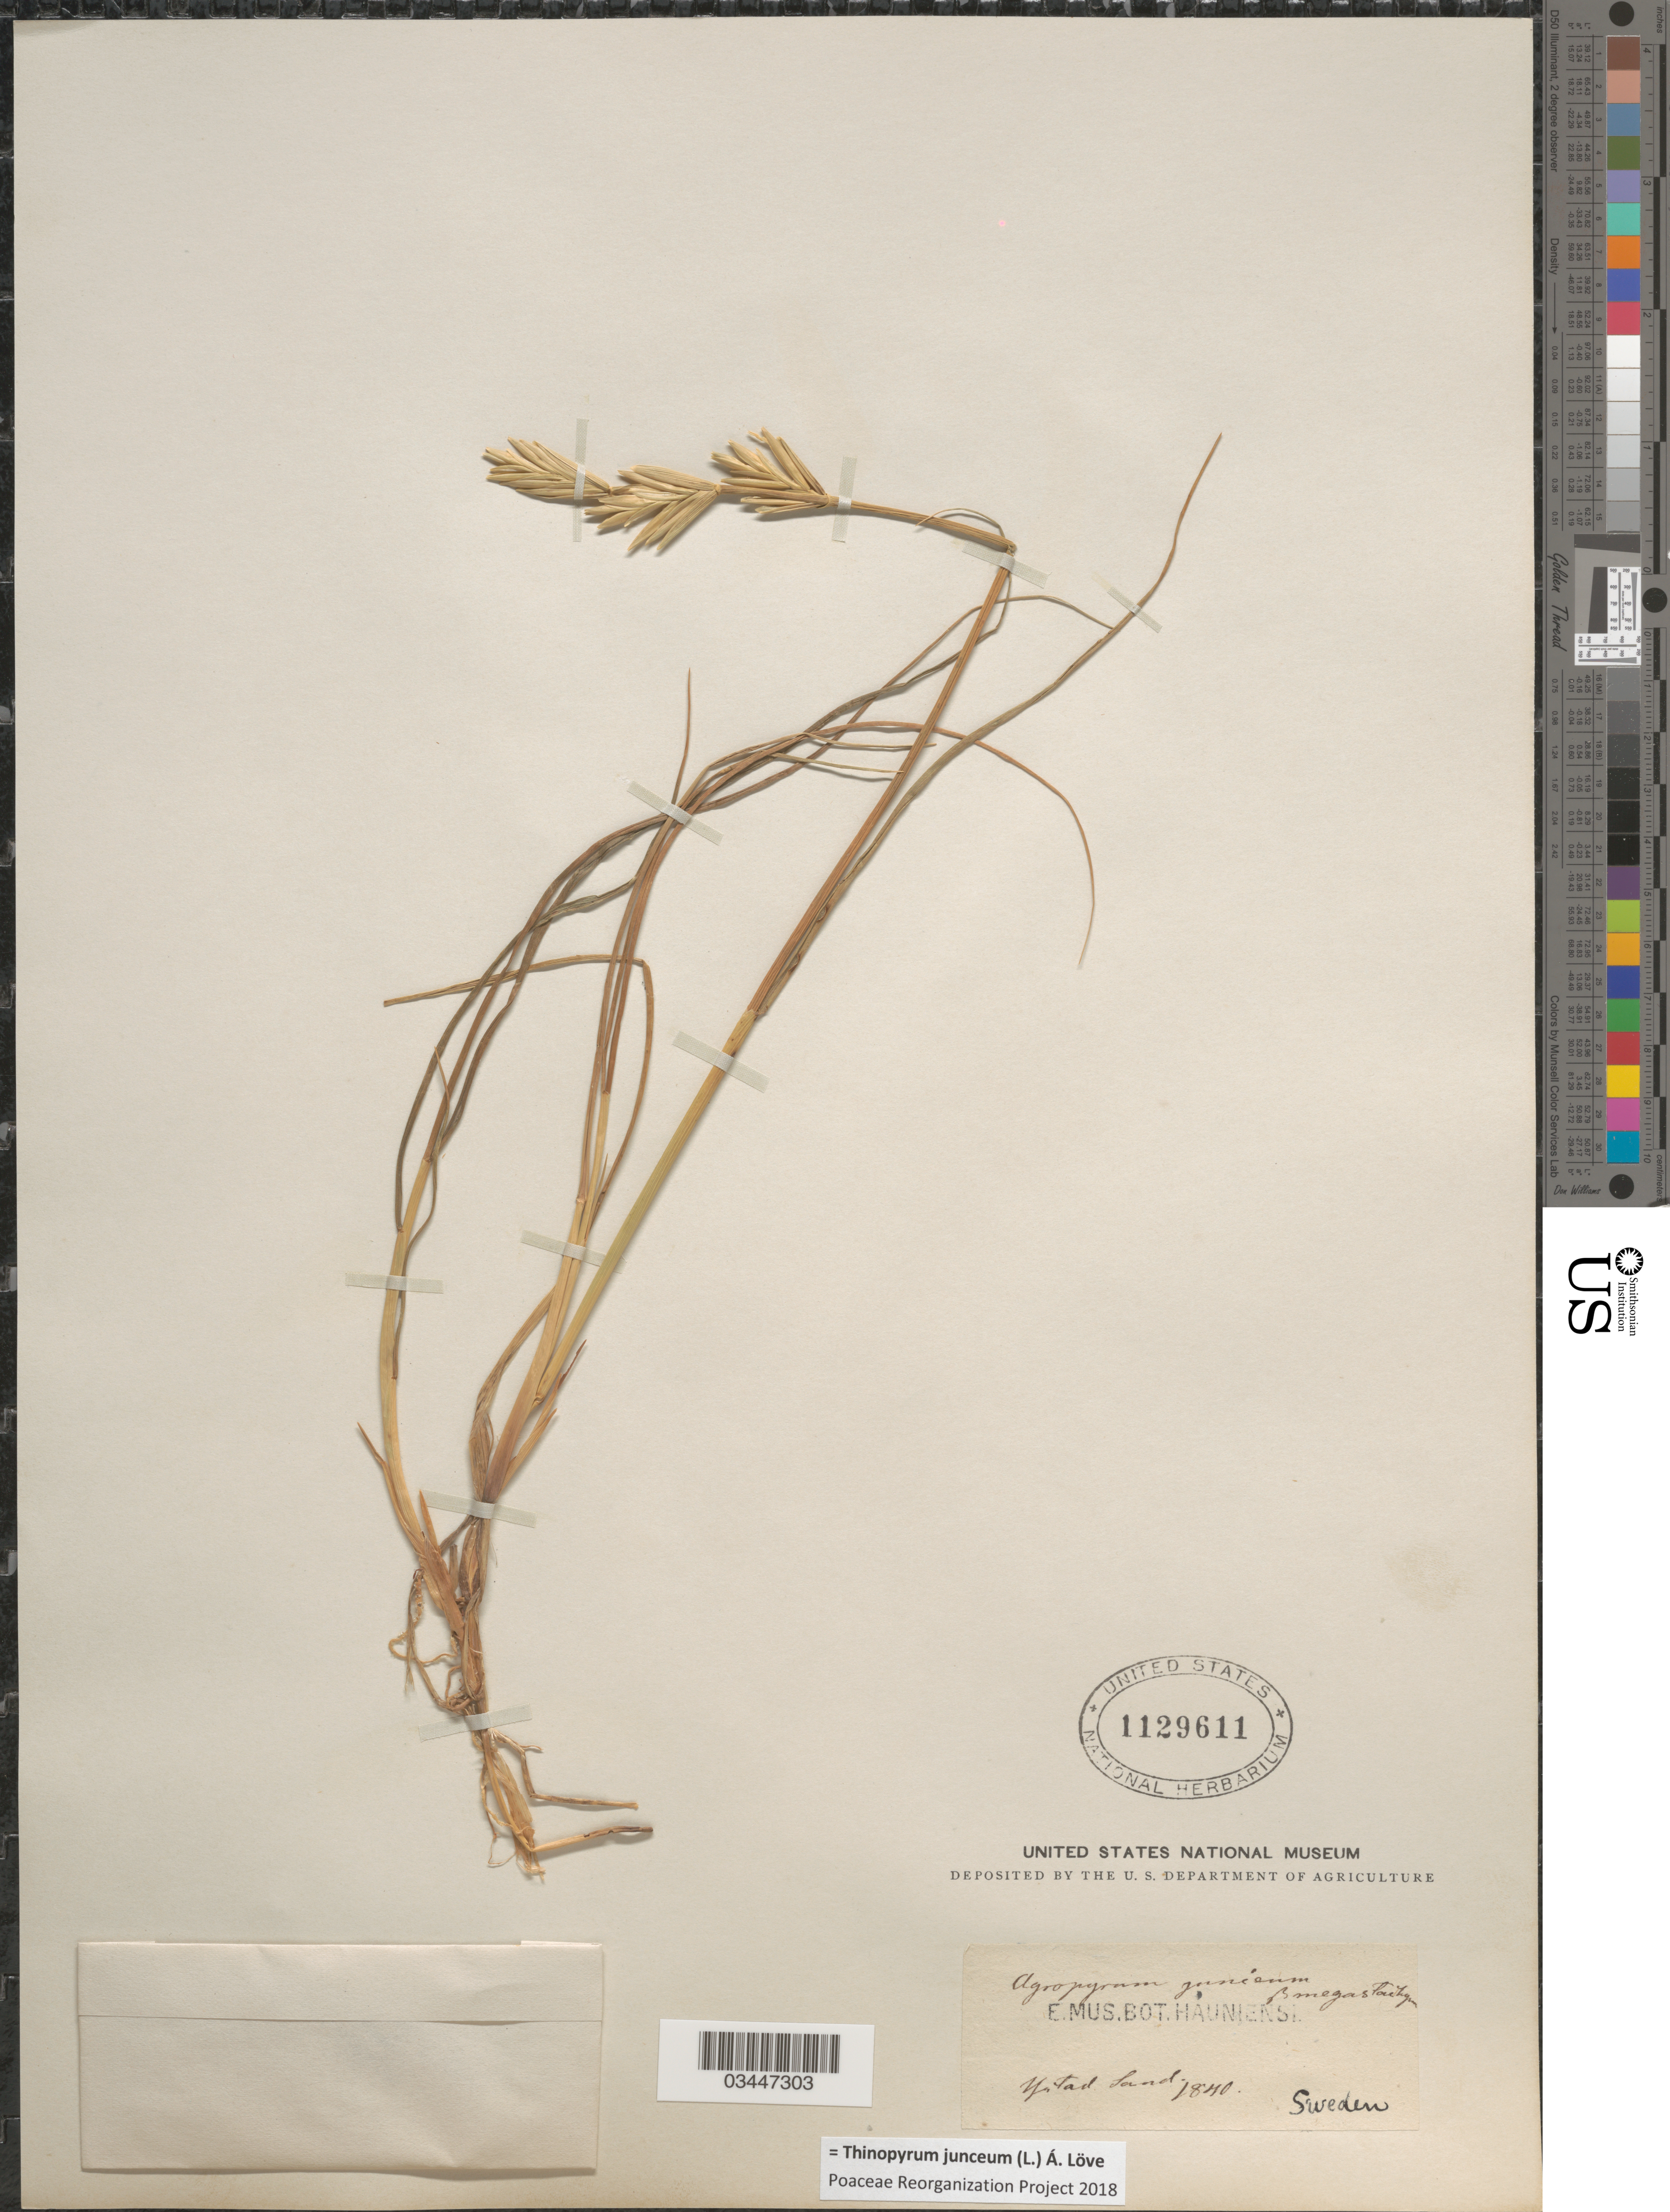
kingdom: Plantae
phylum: Tracheophyta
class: Liliopsida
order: Poales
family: Poaceae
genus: Thinopyrum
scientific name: Thinopyrum junceum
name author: (L.) Á. Löve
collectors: ex Mus. Bot. Hauniense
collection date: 1840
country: Sweden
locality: Ystad Sand.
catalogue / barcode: US 1129611